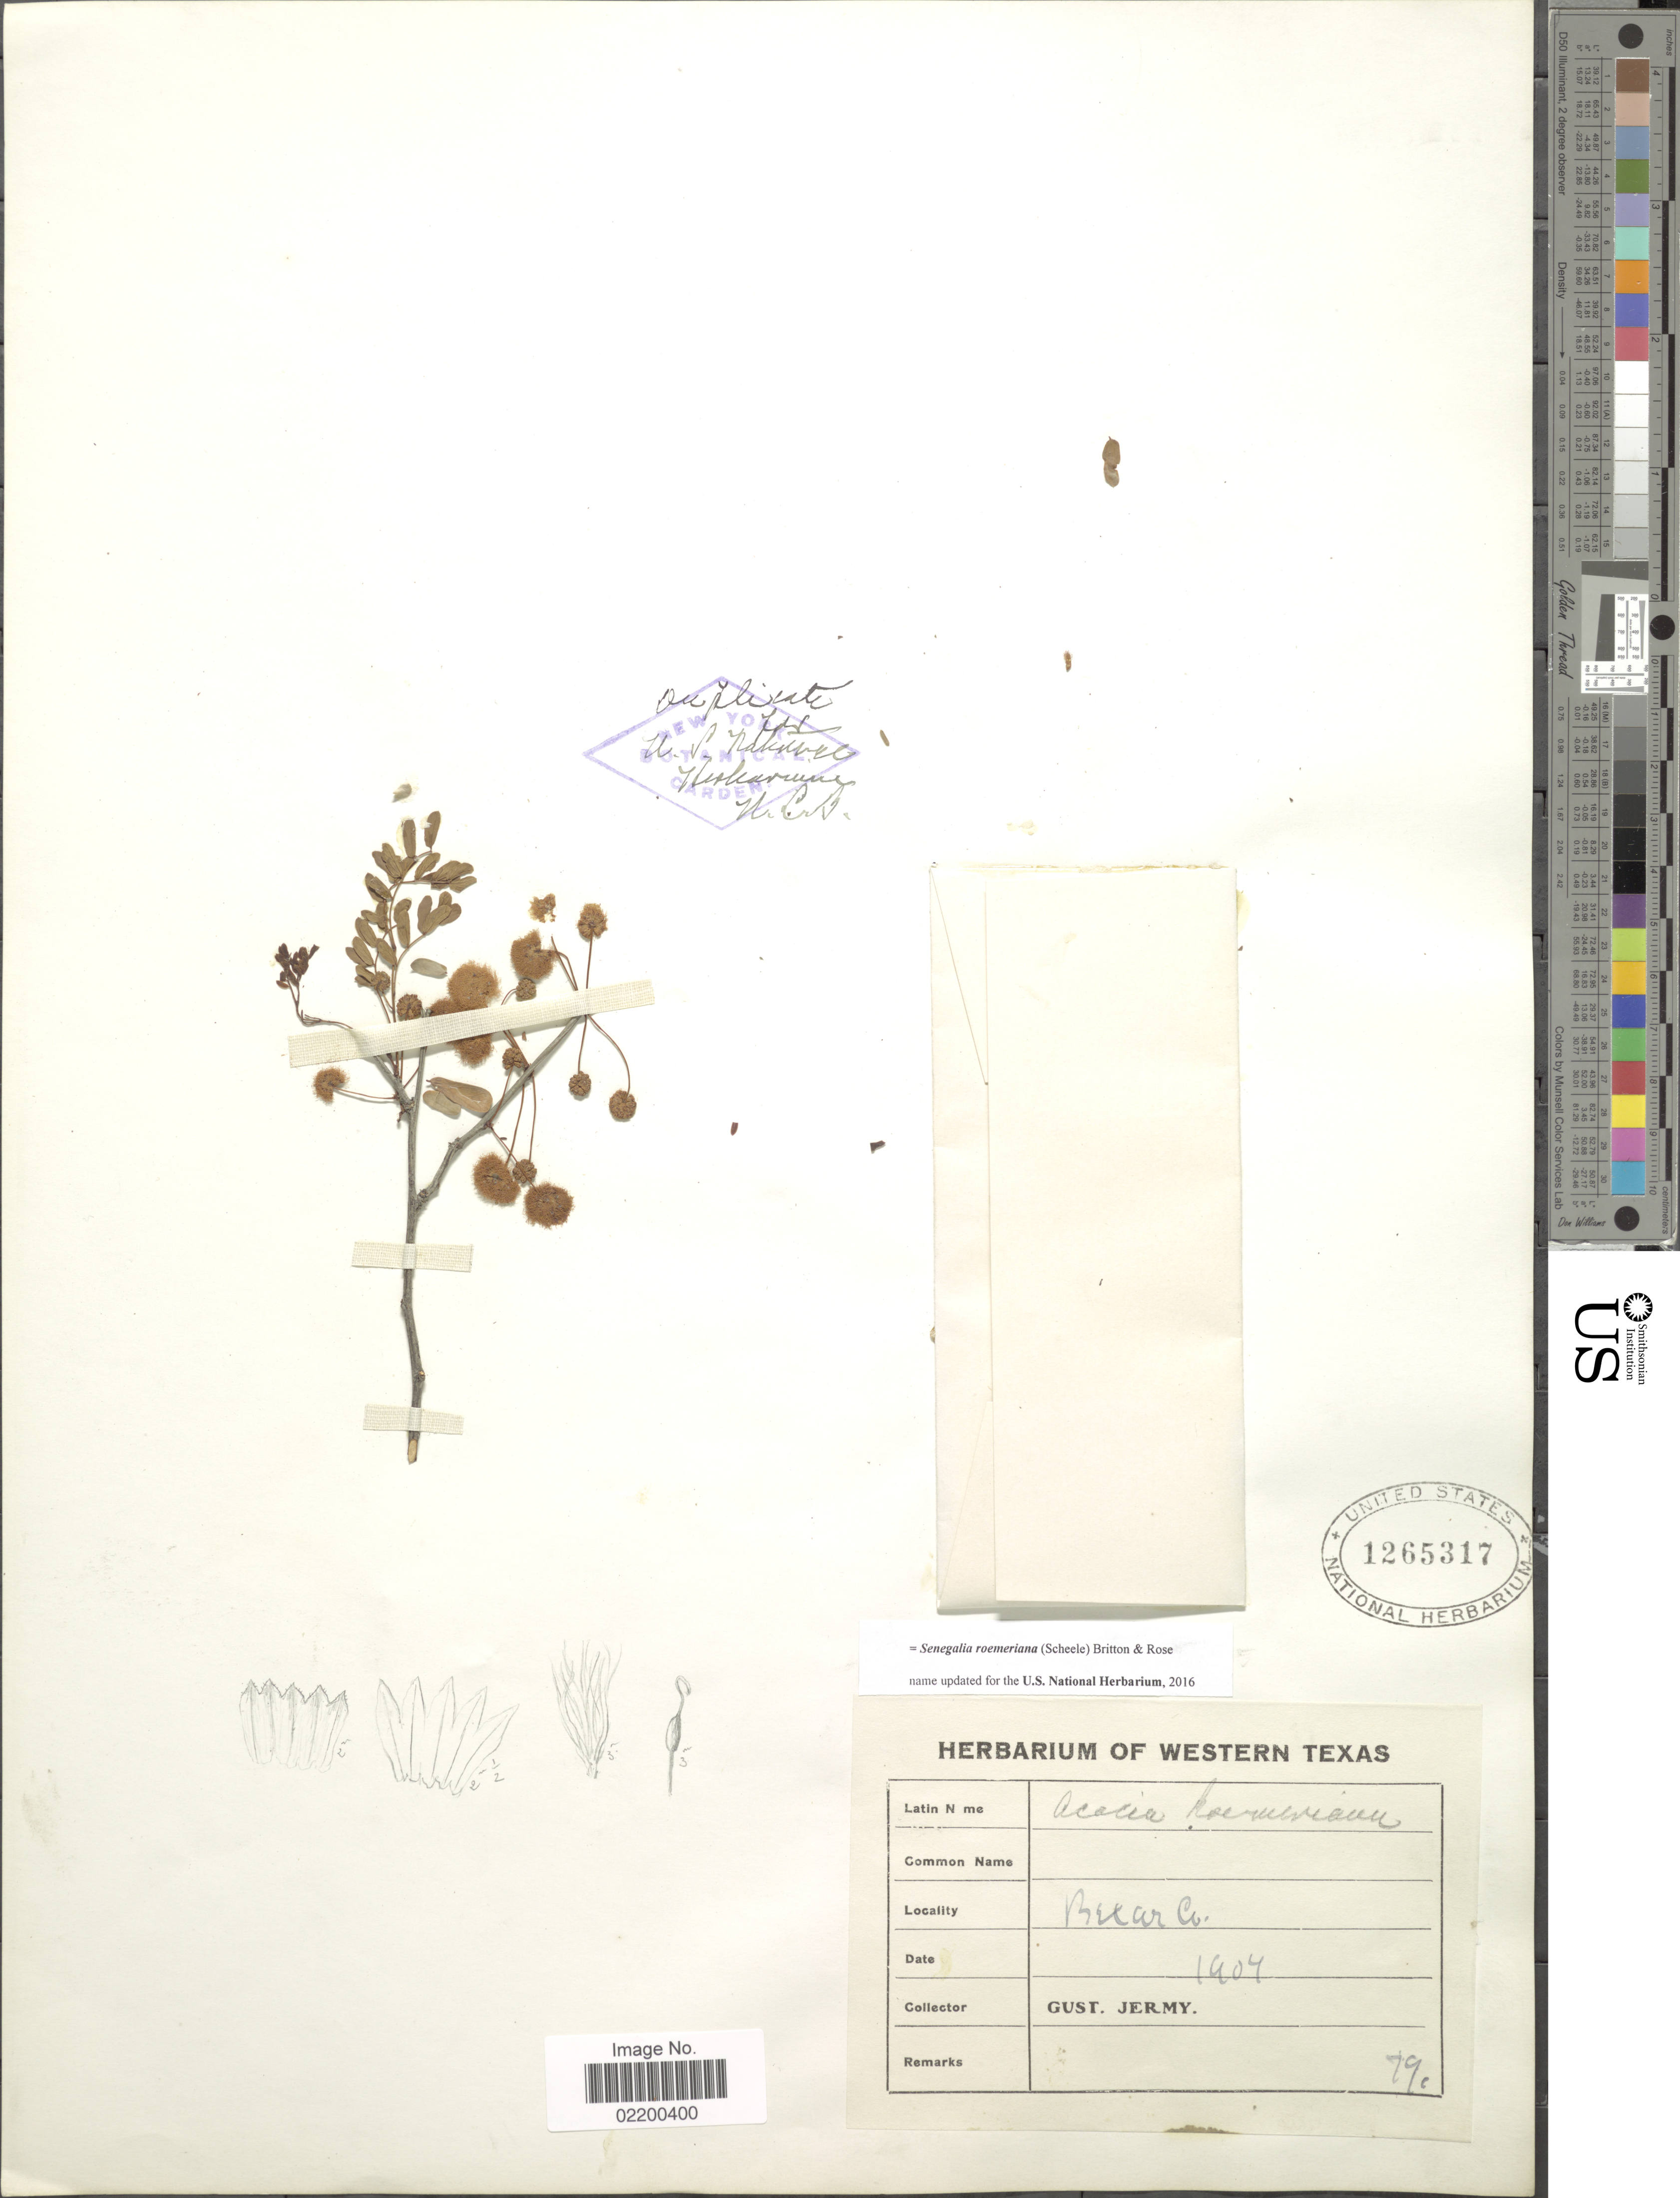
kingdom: Plantae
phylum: Tracheophyta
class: Magnoliopsida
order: Fabales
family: Fabaceae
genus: Senegalia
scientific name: Senegalia roemeriana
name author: (Scheele) Britton & Rose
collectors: G. Jermy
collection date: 1907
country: United States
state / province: Texas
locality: Bexar Co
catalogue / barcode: US 1265317